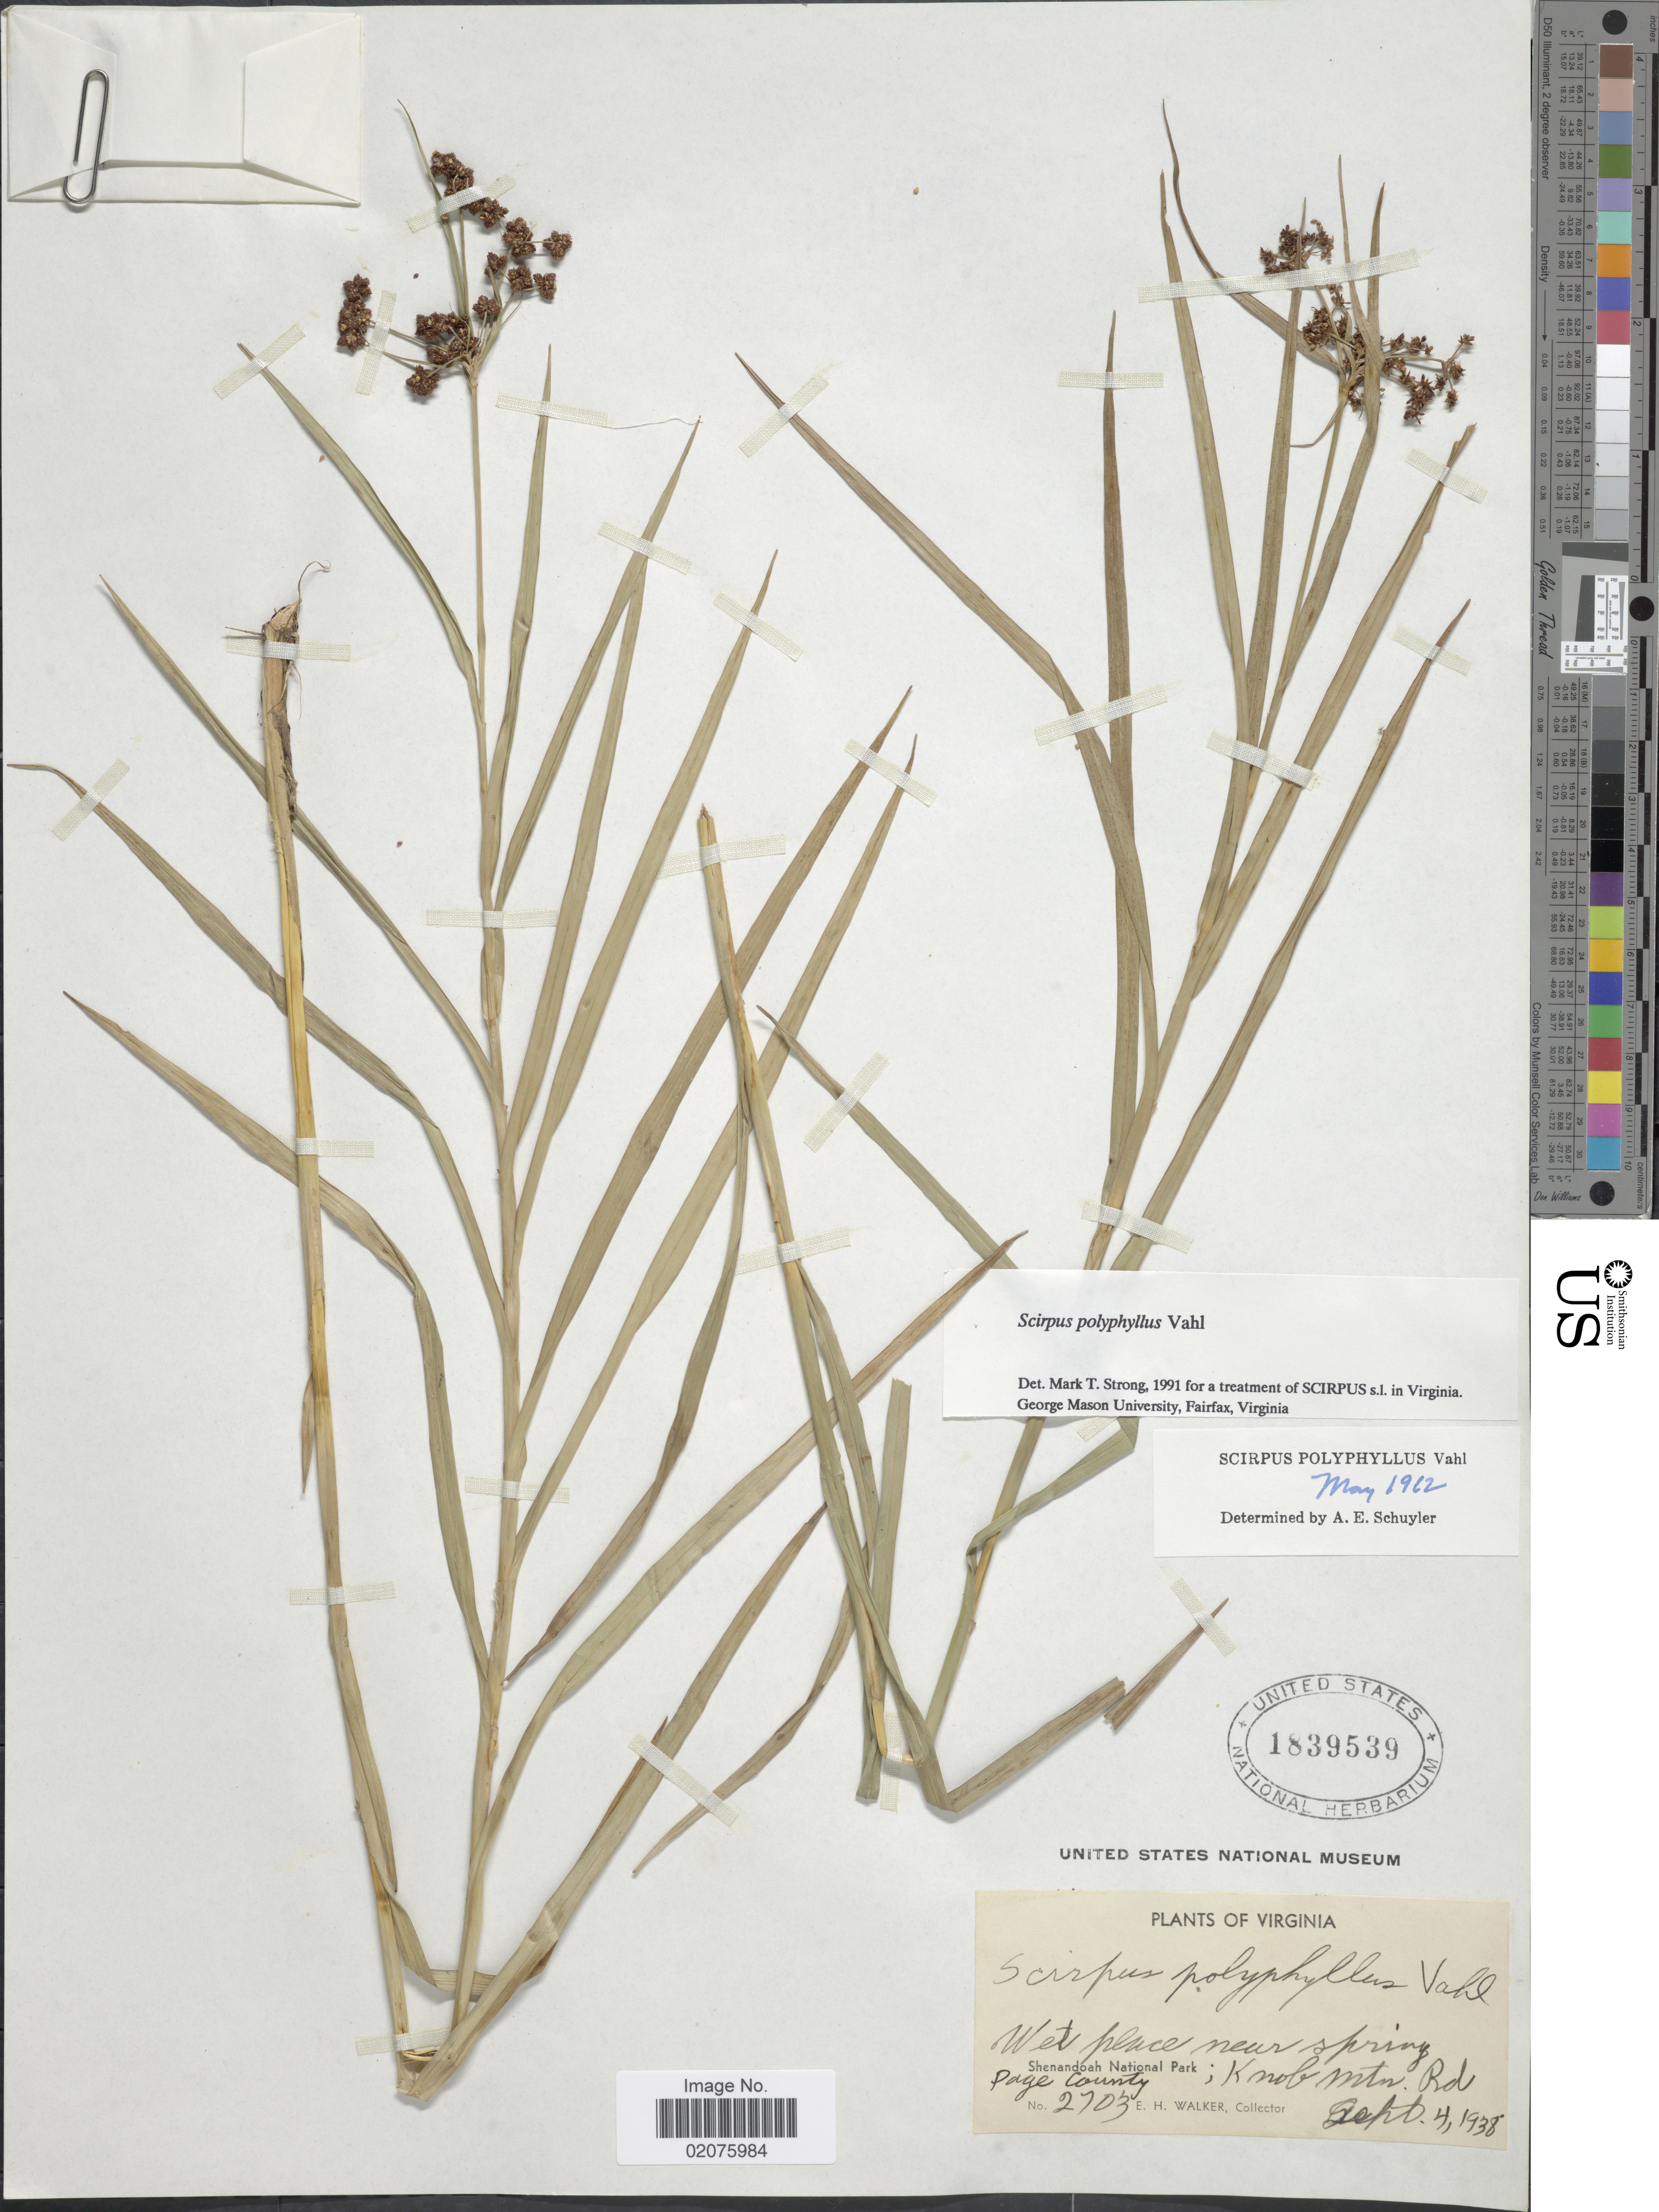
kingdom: Plantae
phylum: Tracheophyta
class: Liliopsida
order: Poales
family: Cyperaceae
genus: Scirpus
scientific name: Scirpus polyphyllus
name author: Vahl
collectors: E. H. Walker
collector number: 2703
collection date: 1938-09-04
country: United States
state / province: Virginia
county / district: Page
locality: Near Spring Knob Mtn. Rd. Shenandoah National Park, Page County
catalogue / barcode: US 1839539